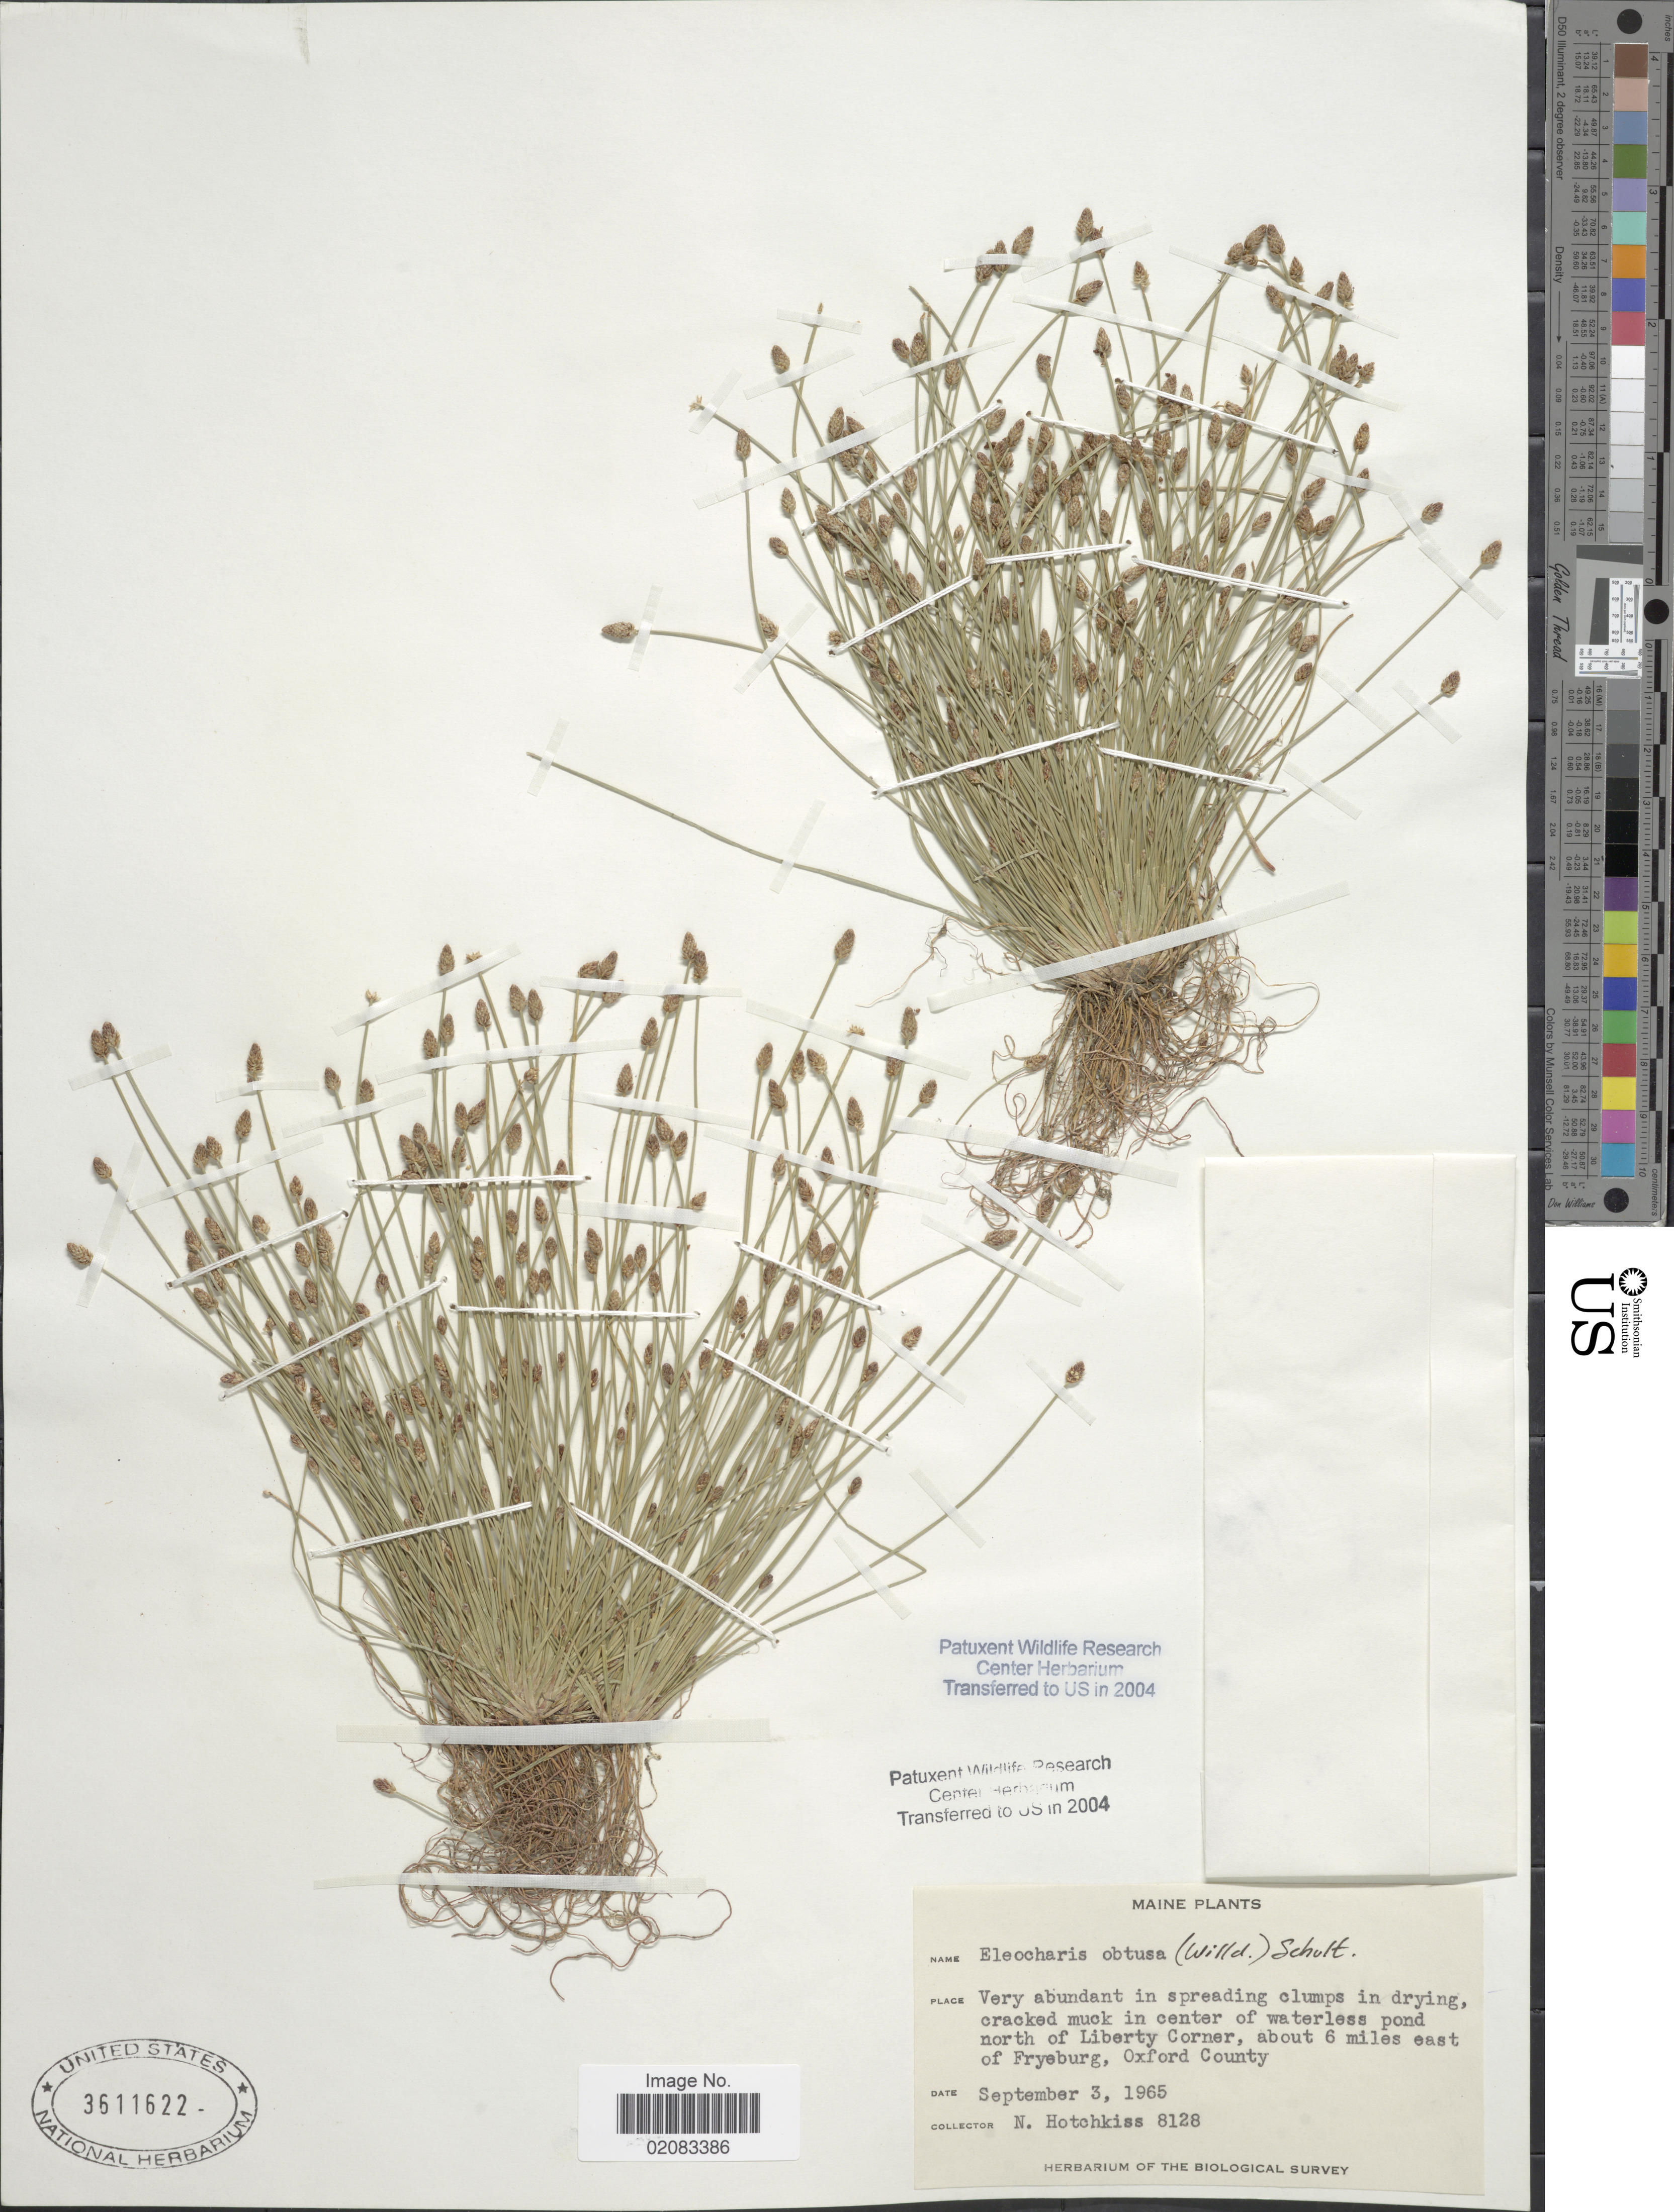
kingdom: Plantae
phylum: Tracheophyta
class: Liliopsida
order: Poales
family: Cyperaceae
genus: Eleocharis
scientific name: Eleocharis obtusa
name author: (Willd.) Schult.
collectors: N. Hotchkiss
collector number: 8128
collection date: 1965-09-03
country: United States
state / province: Maine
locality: Very abundant in spreading clumps in drying, cracked muck in center of waterless pond north of Liberty Corner, about 6 miles east of Fryeburg, Oxford County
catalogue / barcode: US 3611622